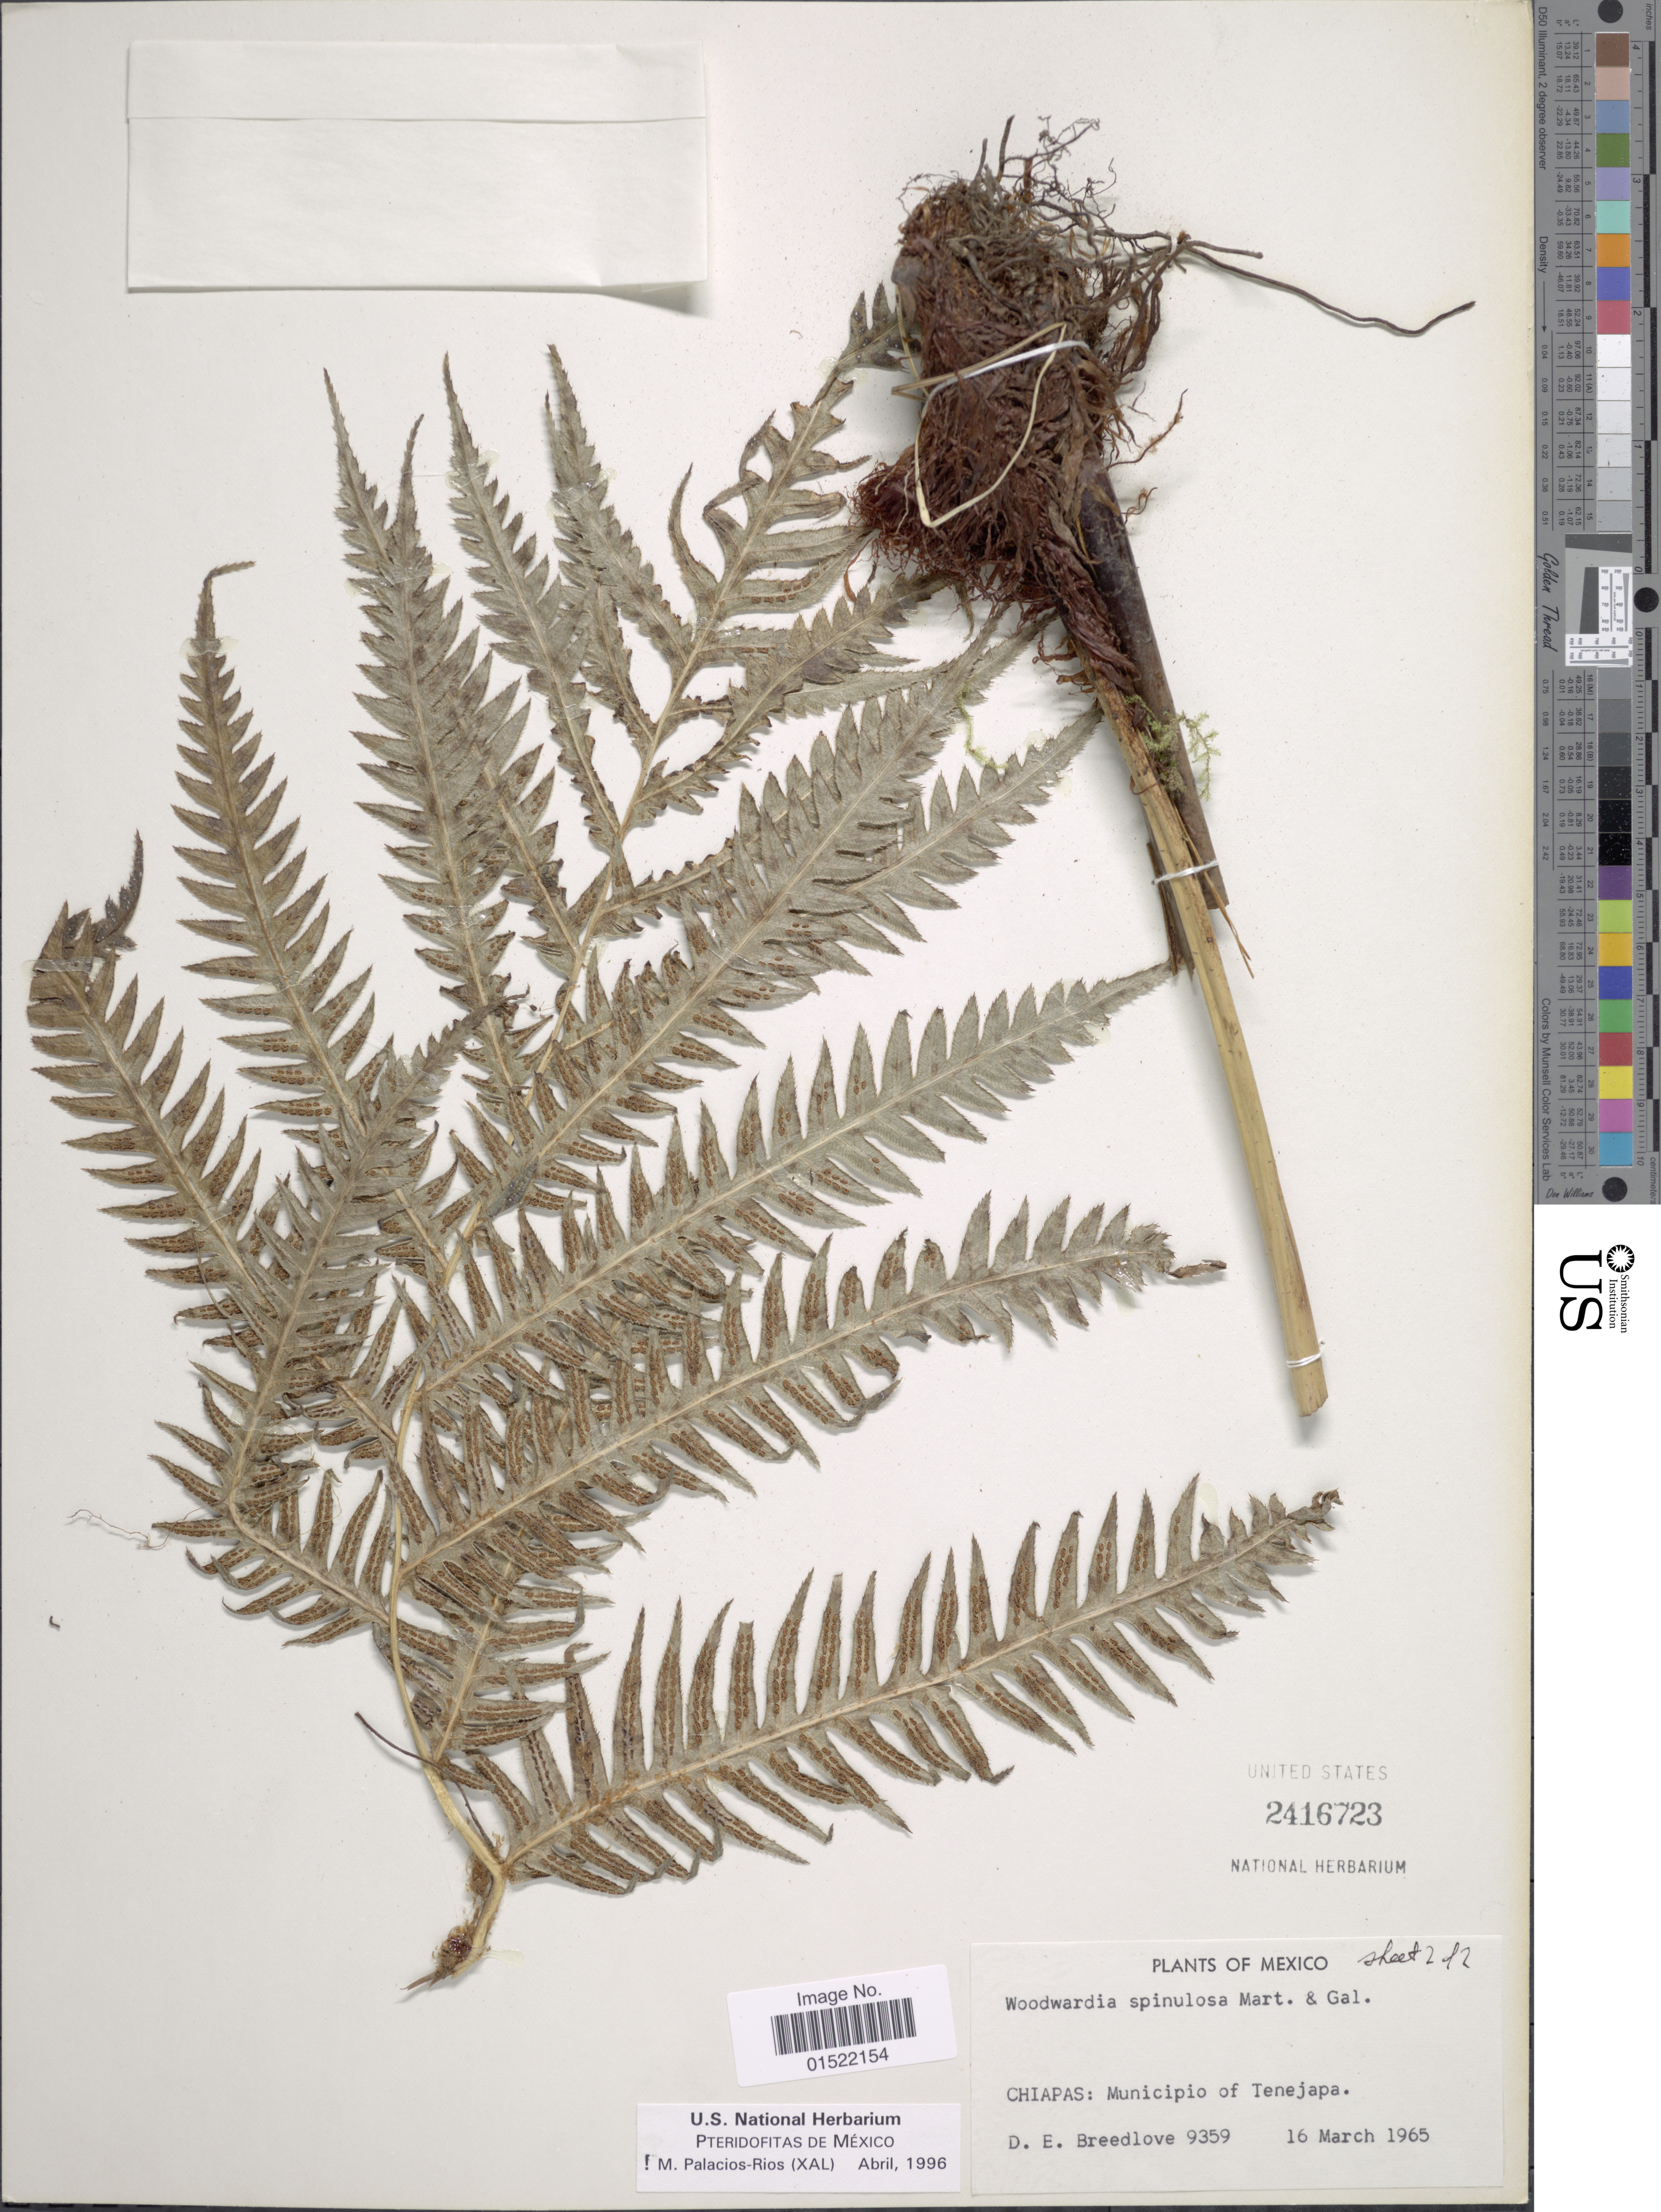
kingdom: Plantae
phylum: Tracheophyta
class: Polypodiopsida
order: Polypodiales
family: Blechnaceae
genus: Woodwardia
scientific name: Woodwardia spinulosa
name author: M. Martens & Galeotti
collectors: D. E. Breedlove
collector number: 9359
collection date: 1965-03-16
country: Mexico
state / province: Chiapas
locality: Chiapas: Municipio of Tenejapa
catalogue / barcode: US 2416723